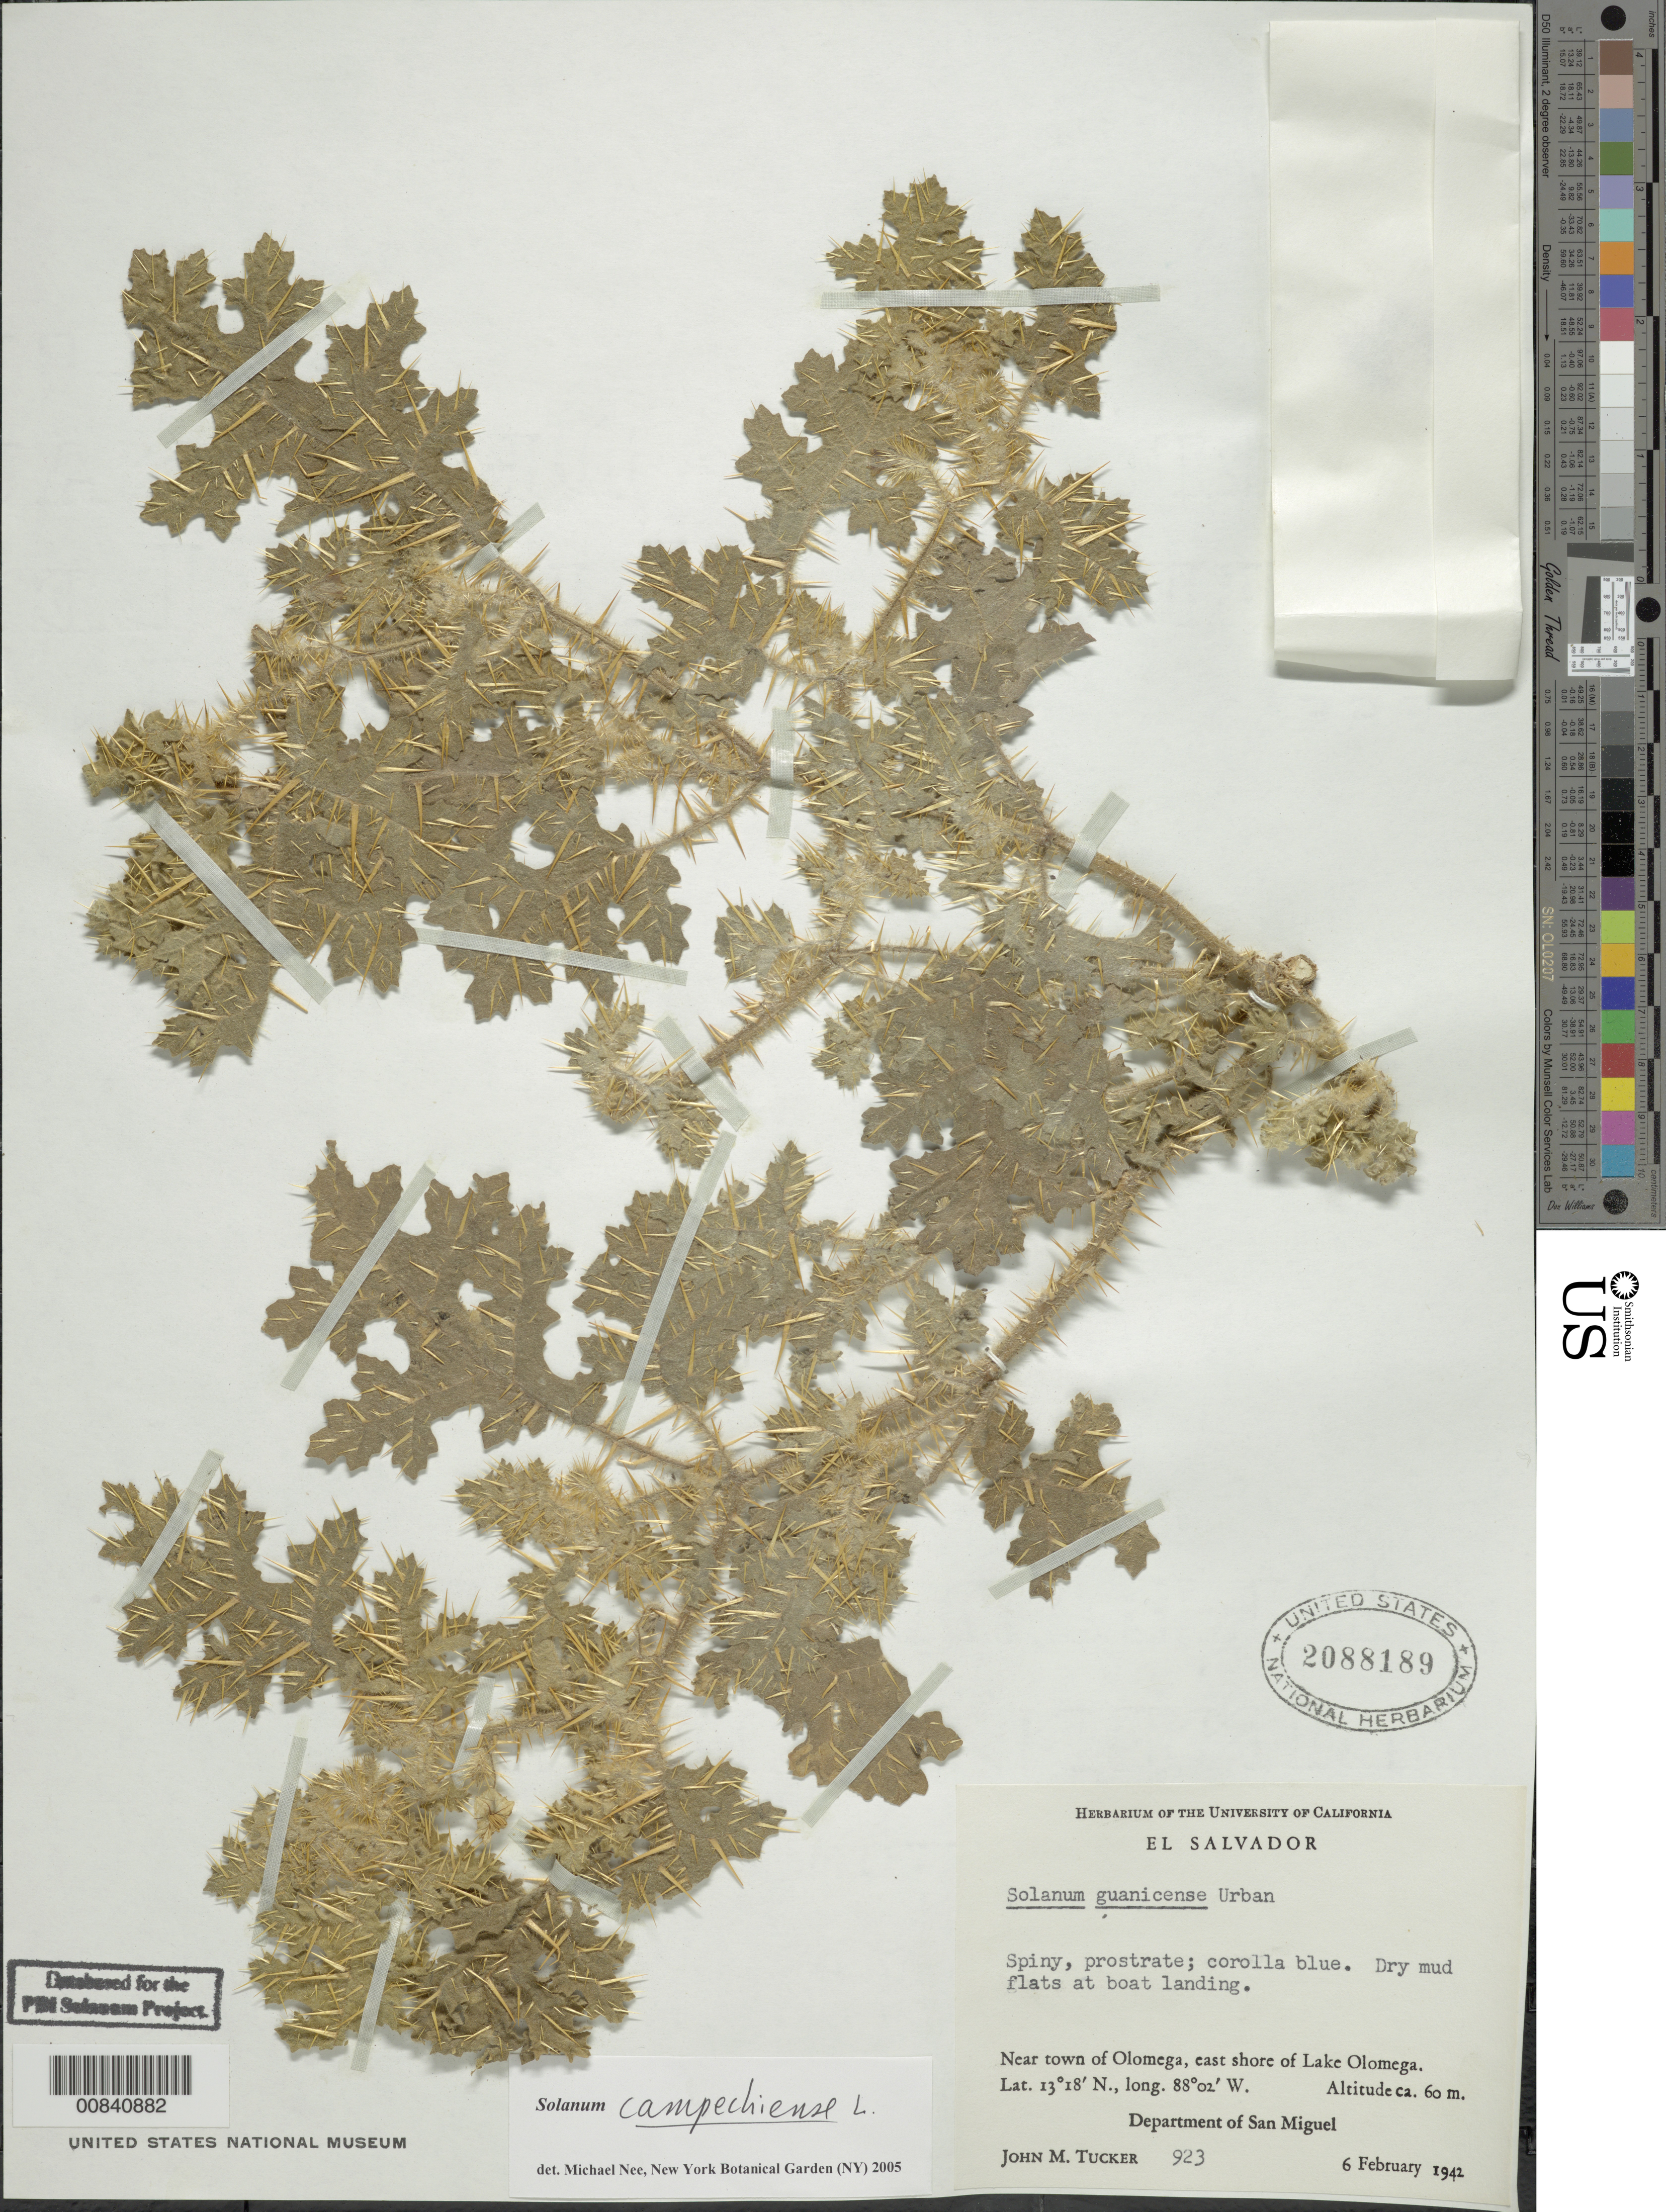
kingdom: Plantae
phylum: Tracheophyta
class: Magnoliopsida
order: Solanales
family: Solanaceae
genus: Solanum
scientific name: Solanum campechiense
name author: L.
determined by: Nee, Michael H.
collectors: J. M. Tucker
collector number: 923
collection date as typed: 6 Feb 1942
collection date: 1942-02-06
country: El Salvador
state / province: San Miguel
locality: Near town of Olomega, east shore of Lake Olomega.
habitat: Dry mud flats at boat landing.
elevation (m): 60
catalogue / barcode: US 2088189